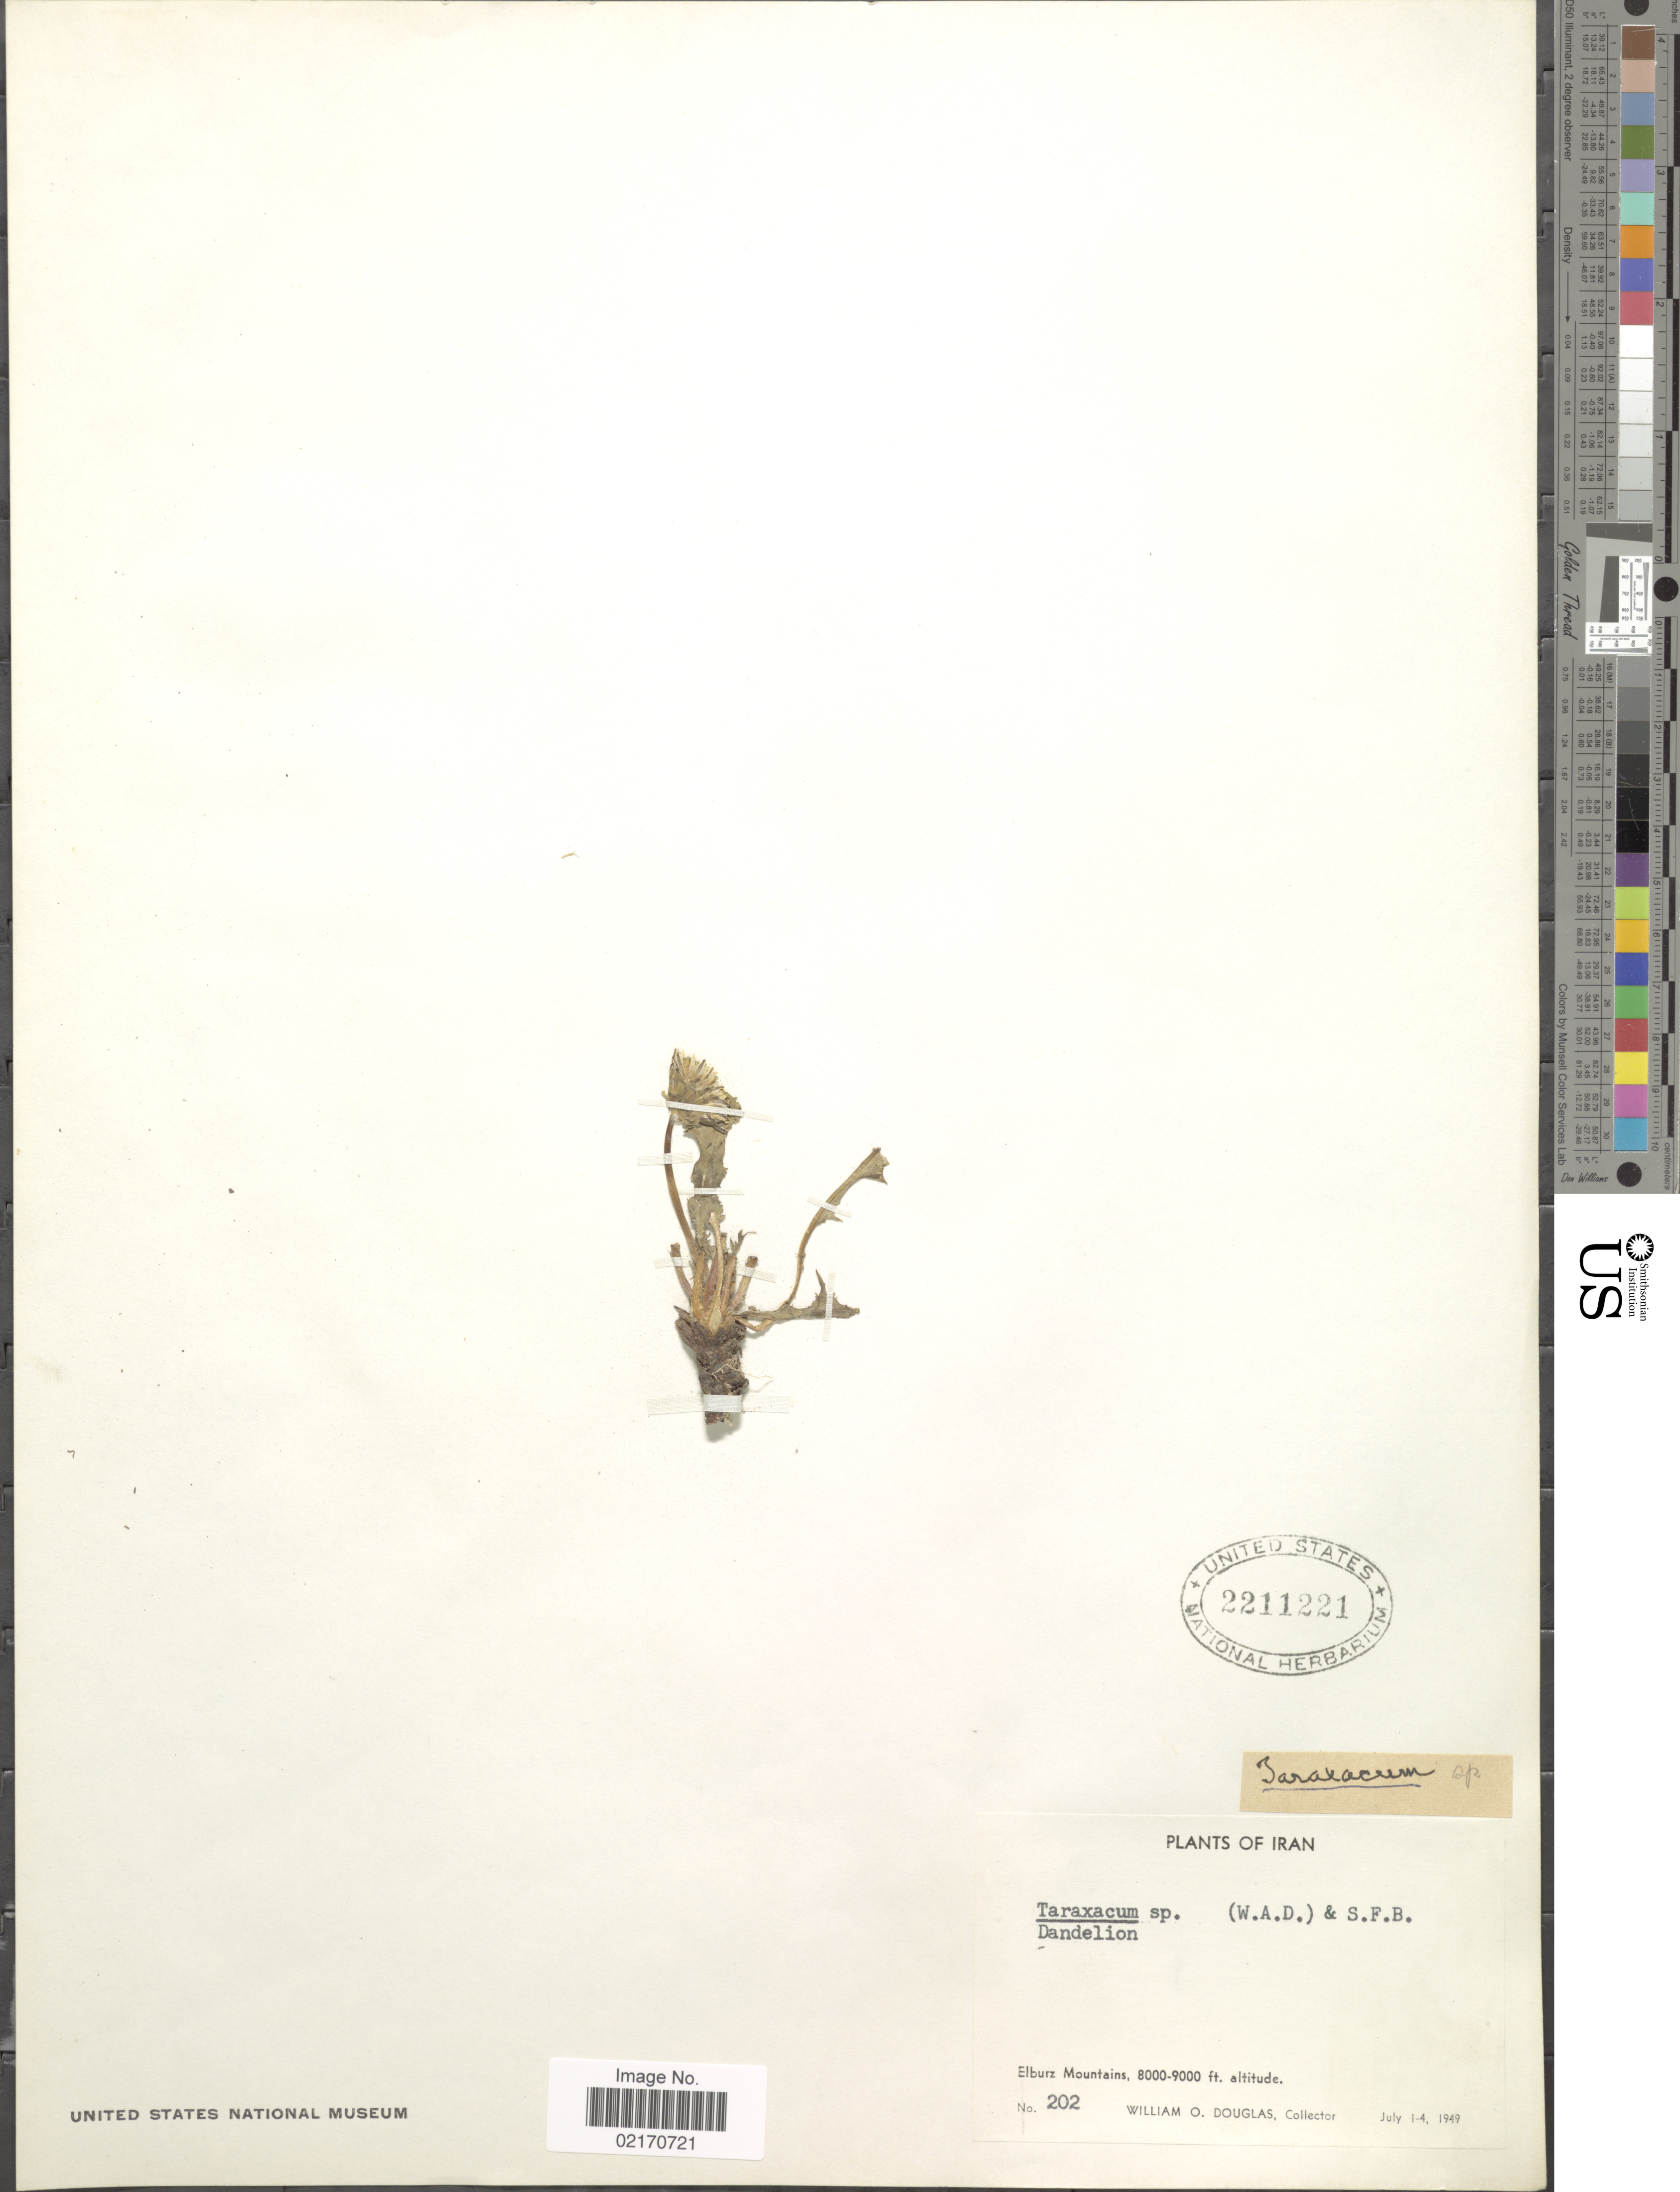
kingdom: Plantae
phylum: Tracheophyta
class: Magnoliopsida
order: Asterales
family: Asteraceae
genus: Taraxacum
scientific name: Taraxacum sp.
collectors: W. Douglas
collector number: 202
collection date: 1949-07-01/1949-07-04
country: Iran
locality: Elburz Mountains.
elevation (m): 2438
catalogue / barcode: US 2211221